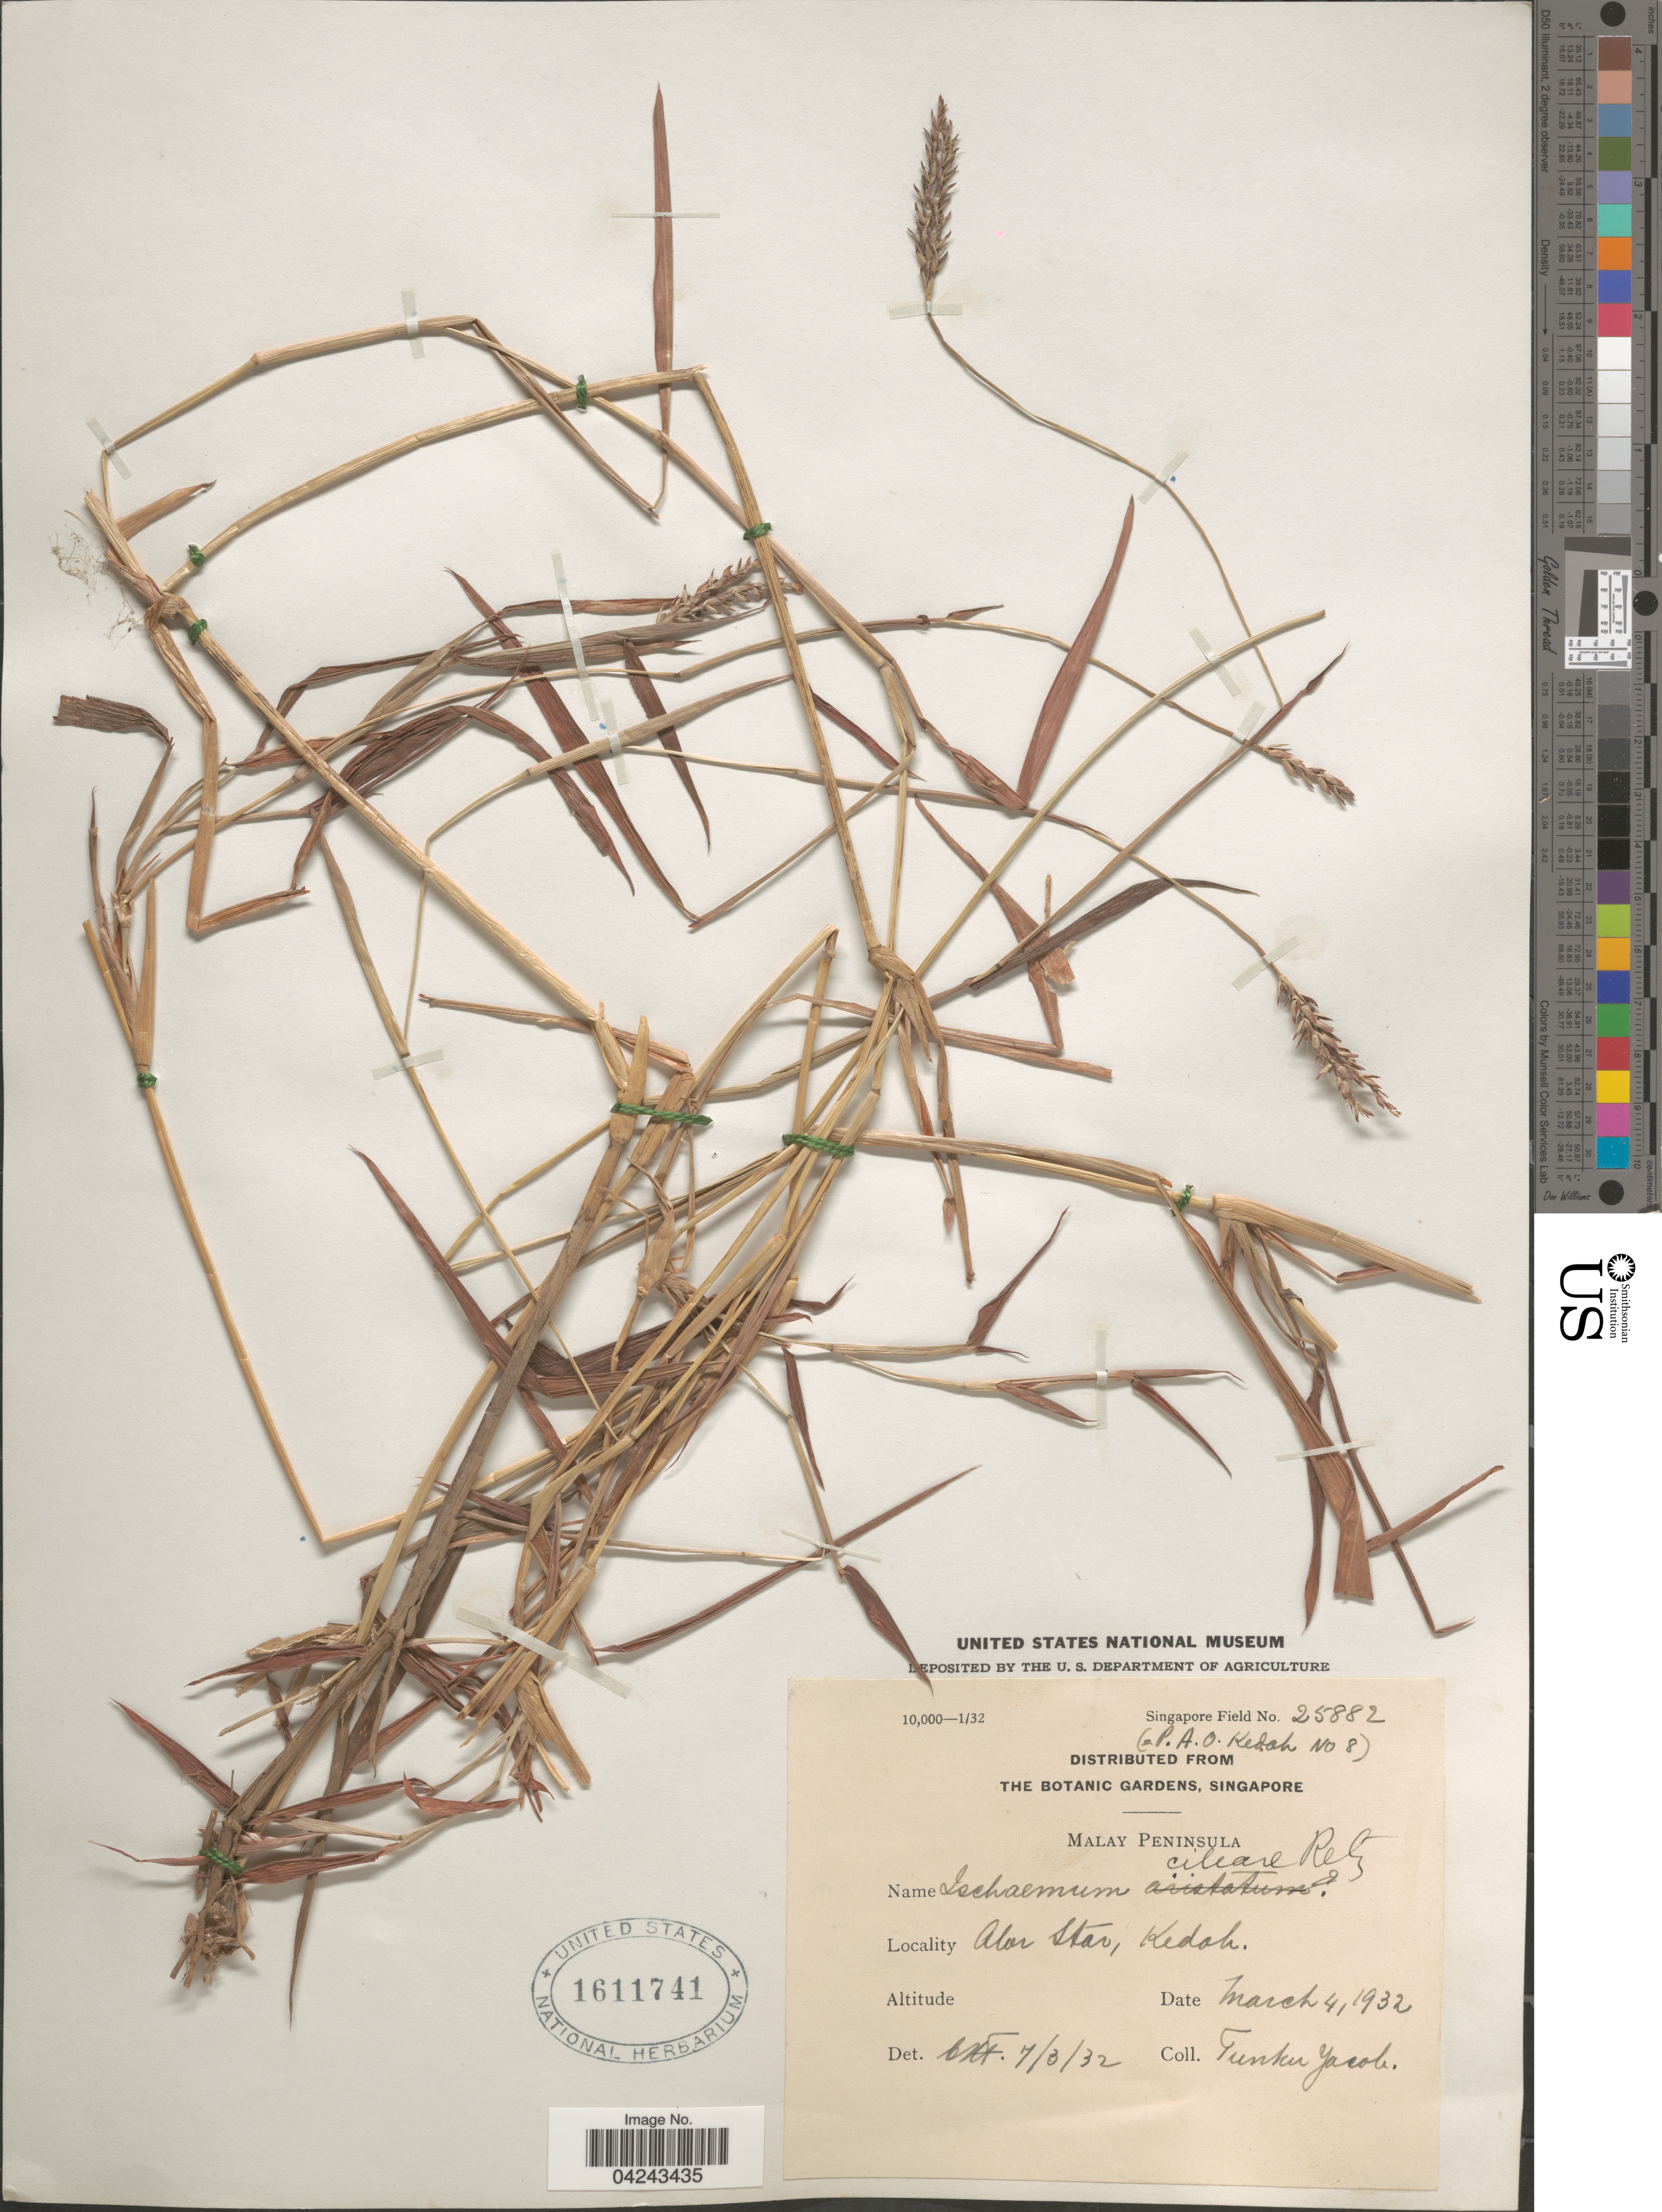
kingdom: Plantae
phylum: Tracheophyta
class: Liliopsida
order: Poales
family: Poaceae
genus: Ischaemum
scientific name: Ischaemum ciliare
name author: Retz.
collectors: Tunku Yacob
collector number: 25882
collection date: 1932-03-04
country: Malaysia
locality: Malay Peninsula. Alor Star, Kedah.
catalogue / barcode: US 1611741